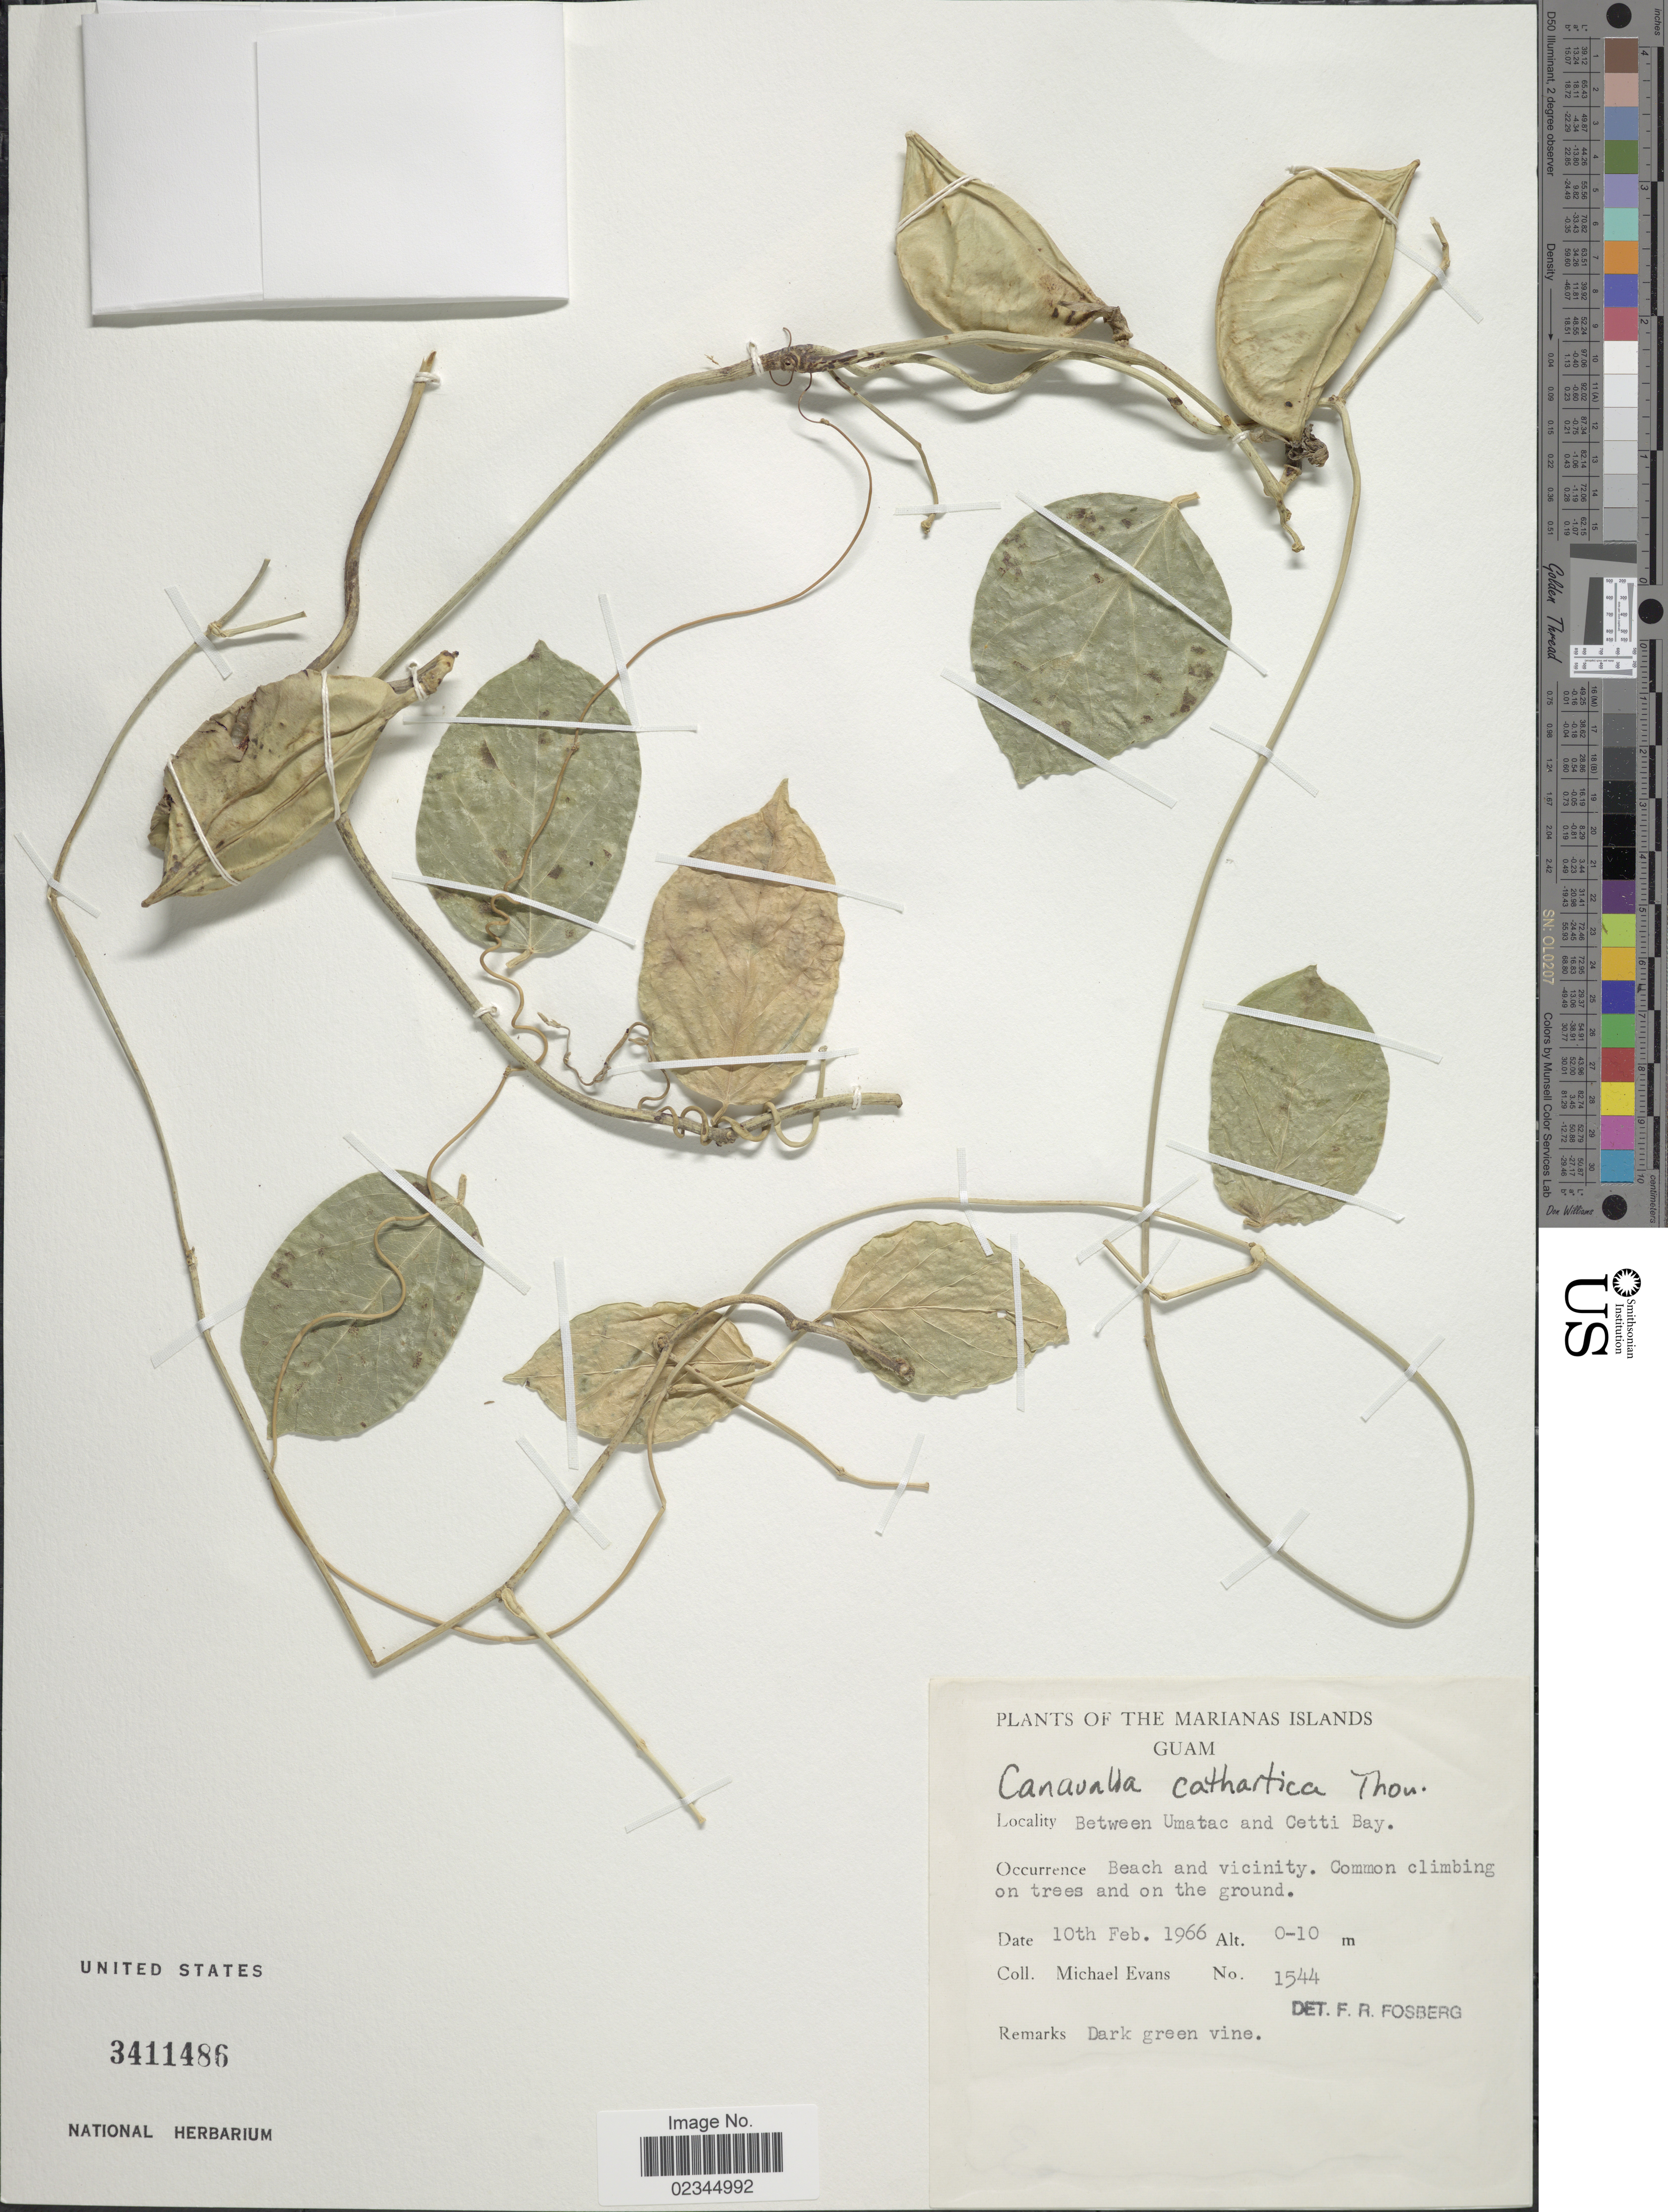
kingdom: Plantae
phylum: Tracheophyta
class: Magnoliopsida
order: Fabales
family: Fabaceae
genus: Canavalia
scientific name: Canavalia cathartica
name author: Thouars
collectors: M. Evans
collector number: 1544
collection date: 1966-02-10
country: Guam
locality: The Marianas Islands, between Umatac and Cetti Bay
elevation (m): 0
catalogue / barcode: US 3411486